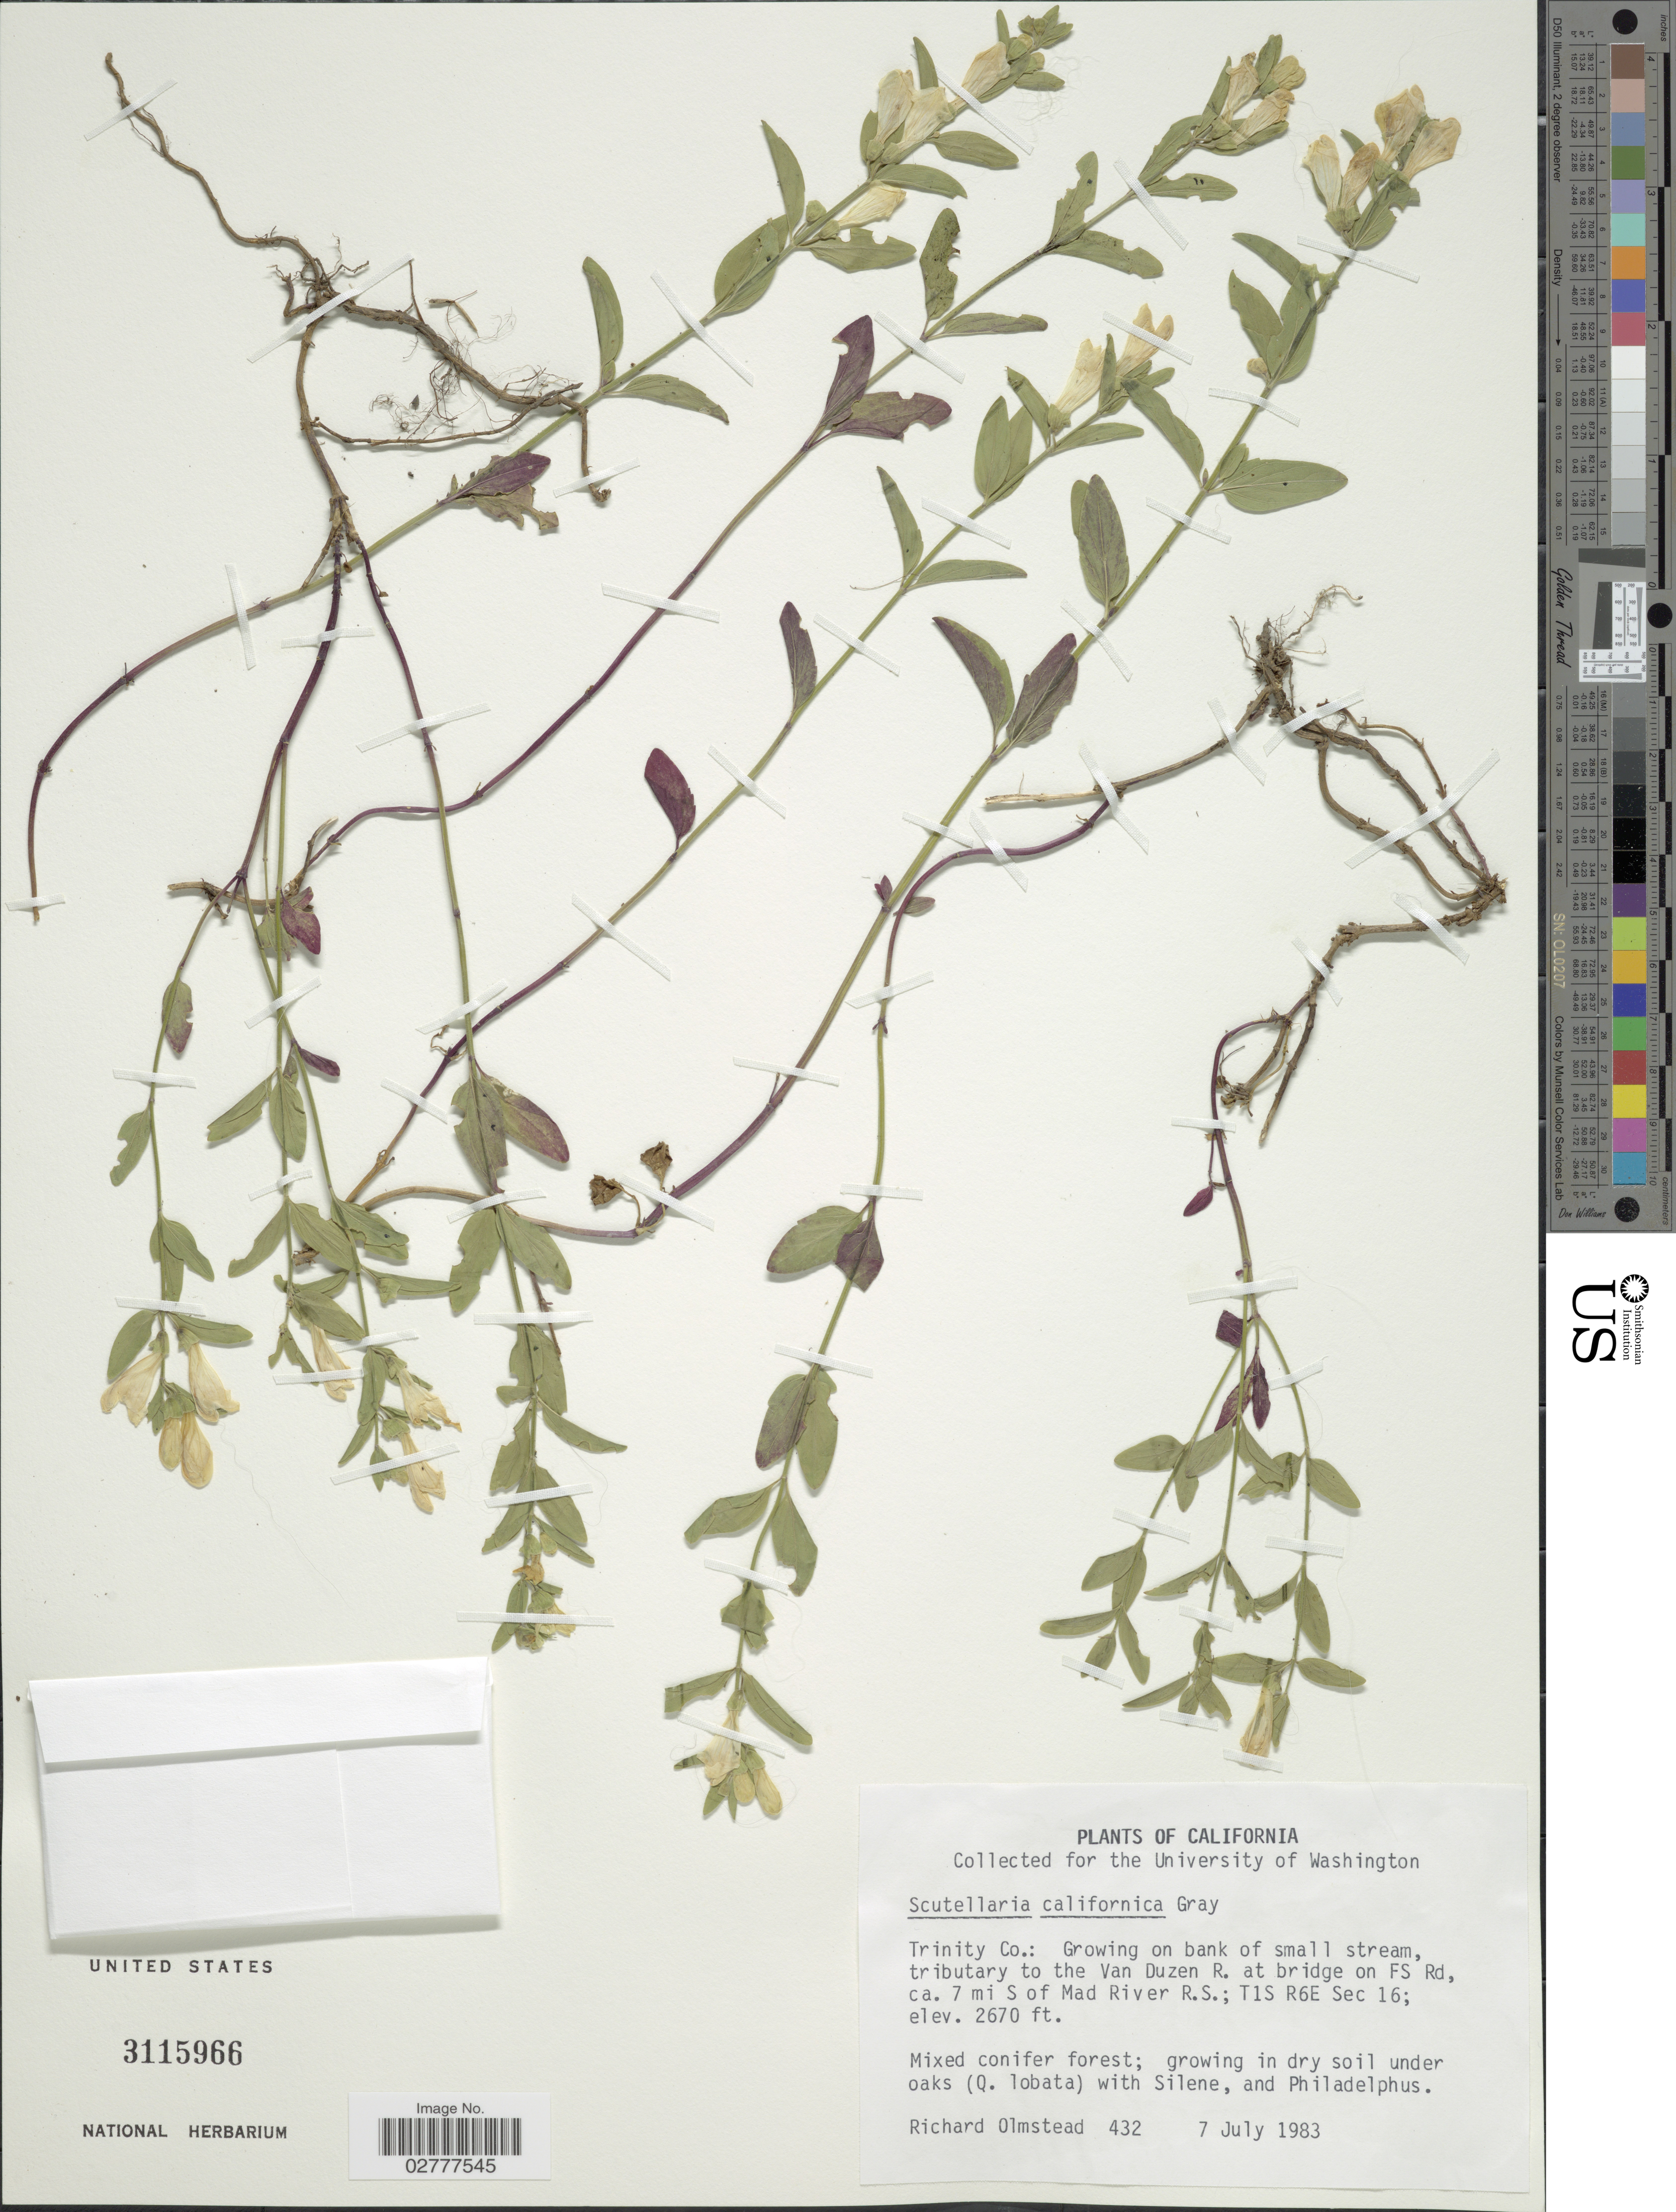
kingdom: Plantae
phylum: Tracheophyta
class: Magnoliopsida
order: Lamiales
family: Lamiaceae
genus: Scutellaria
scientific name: Scutellaria californica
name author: A. Gray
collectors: R. Olmstead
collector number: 432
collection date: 1983-07-07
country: United States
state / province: California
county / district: Trinity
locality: Trinity Co.: Growing on bank of small stream, tributary to the Van Duzen R. at bridge on FS Rd, ca. 7 mi S of Mad River R.S.; T1S, R6E Sec 16.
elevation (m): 814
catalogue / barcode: US 3115966